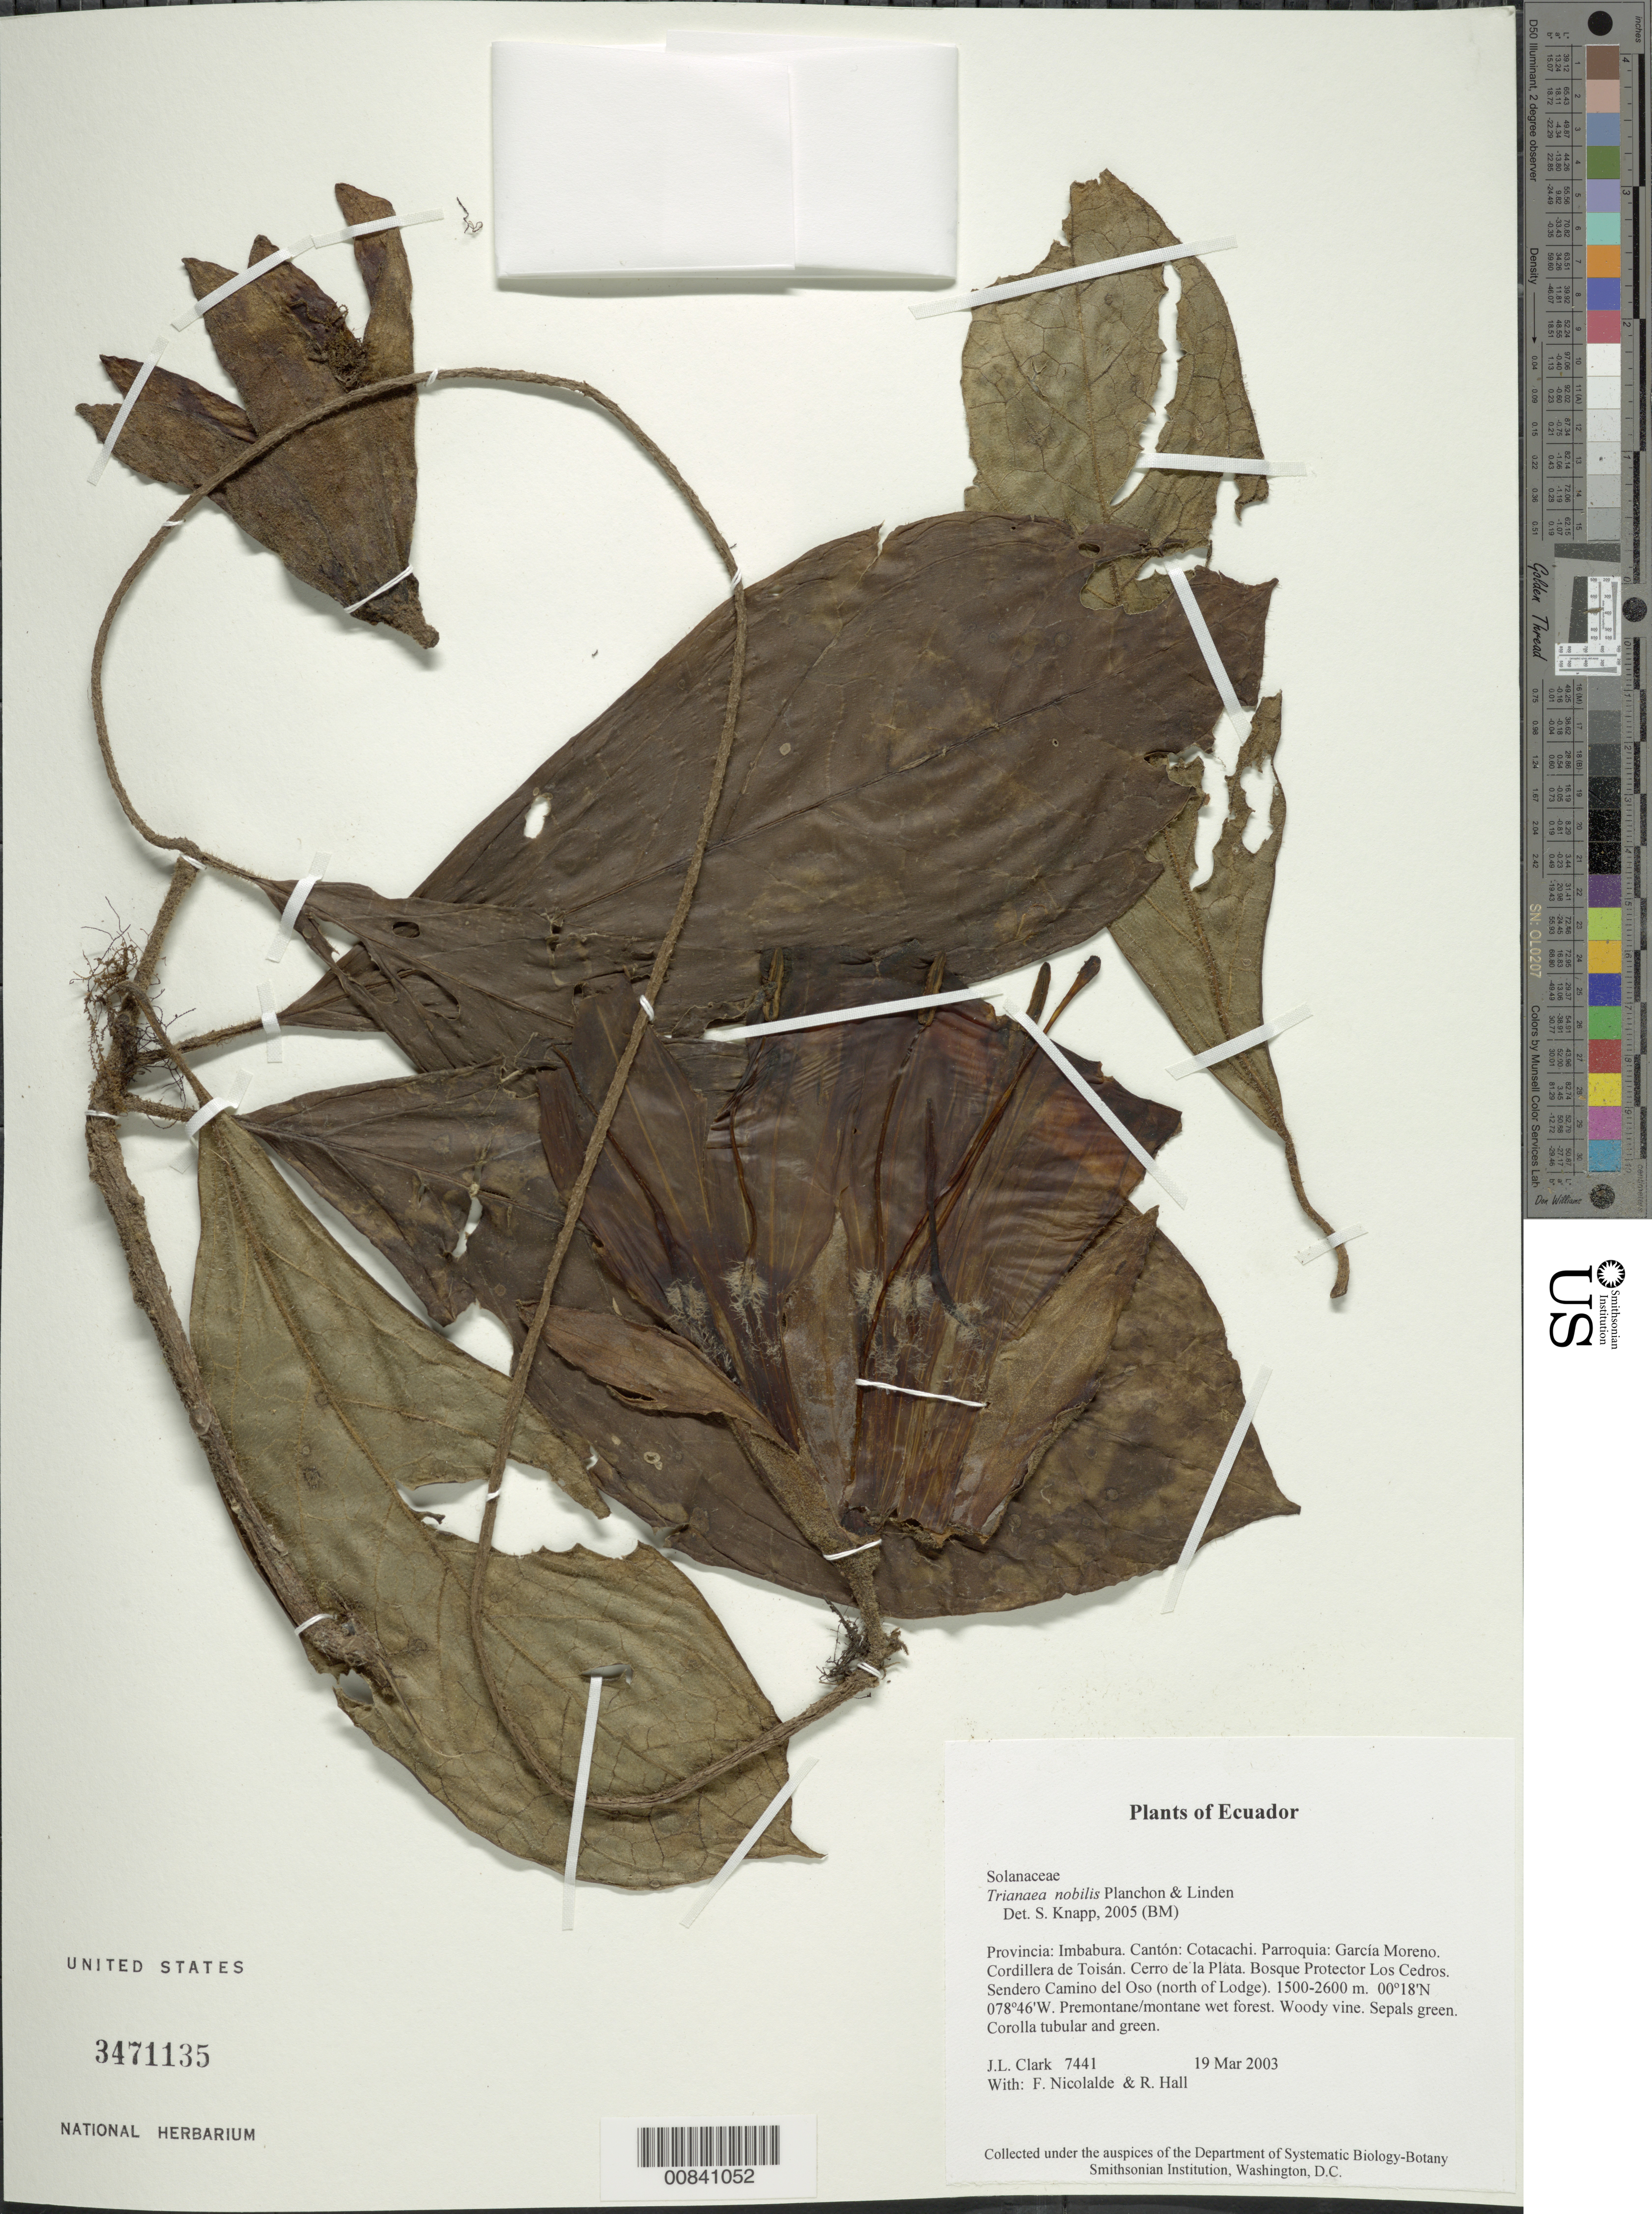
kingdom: Plantae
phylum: Tracheophyta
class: Magnoliopsida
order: Solanales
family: Solanaceae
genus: Trianaea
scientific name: Trianaea nobilis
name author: Planch. & B.L. Linden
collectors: J. L. Clark, F. Nicolalde & R. Hall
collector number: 7441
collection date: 2003-03-19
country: Ecuador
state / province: Imbabura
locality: Cantón: Cotacachi. Parroquia: García Moreno. Cordillera de Toisán. Cerro de la Plata. Bosque Protector Los Cedros. Sendero Camino del Oso (north of Lodge).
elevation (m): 1500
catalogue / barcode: US 3471135